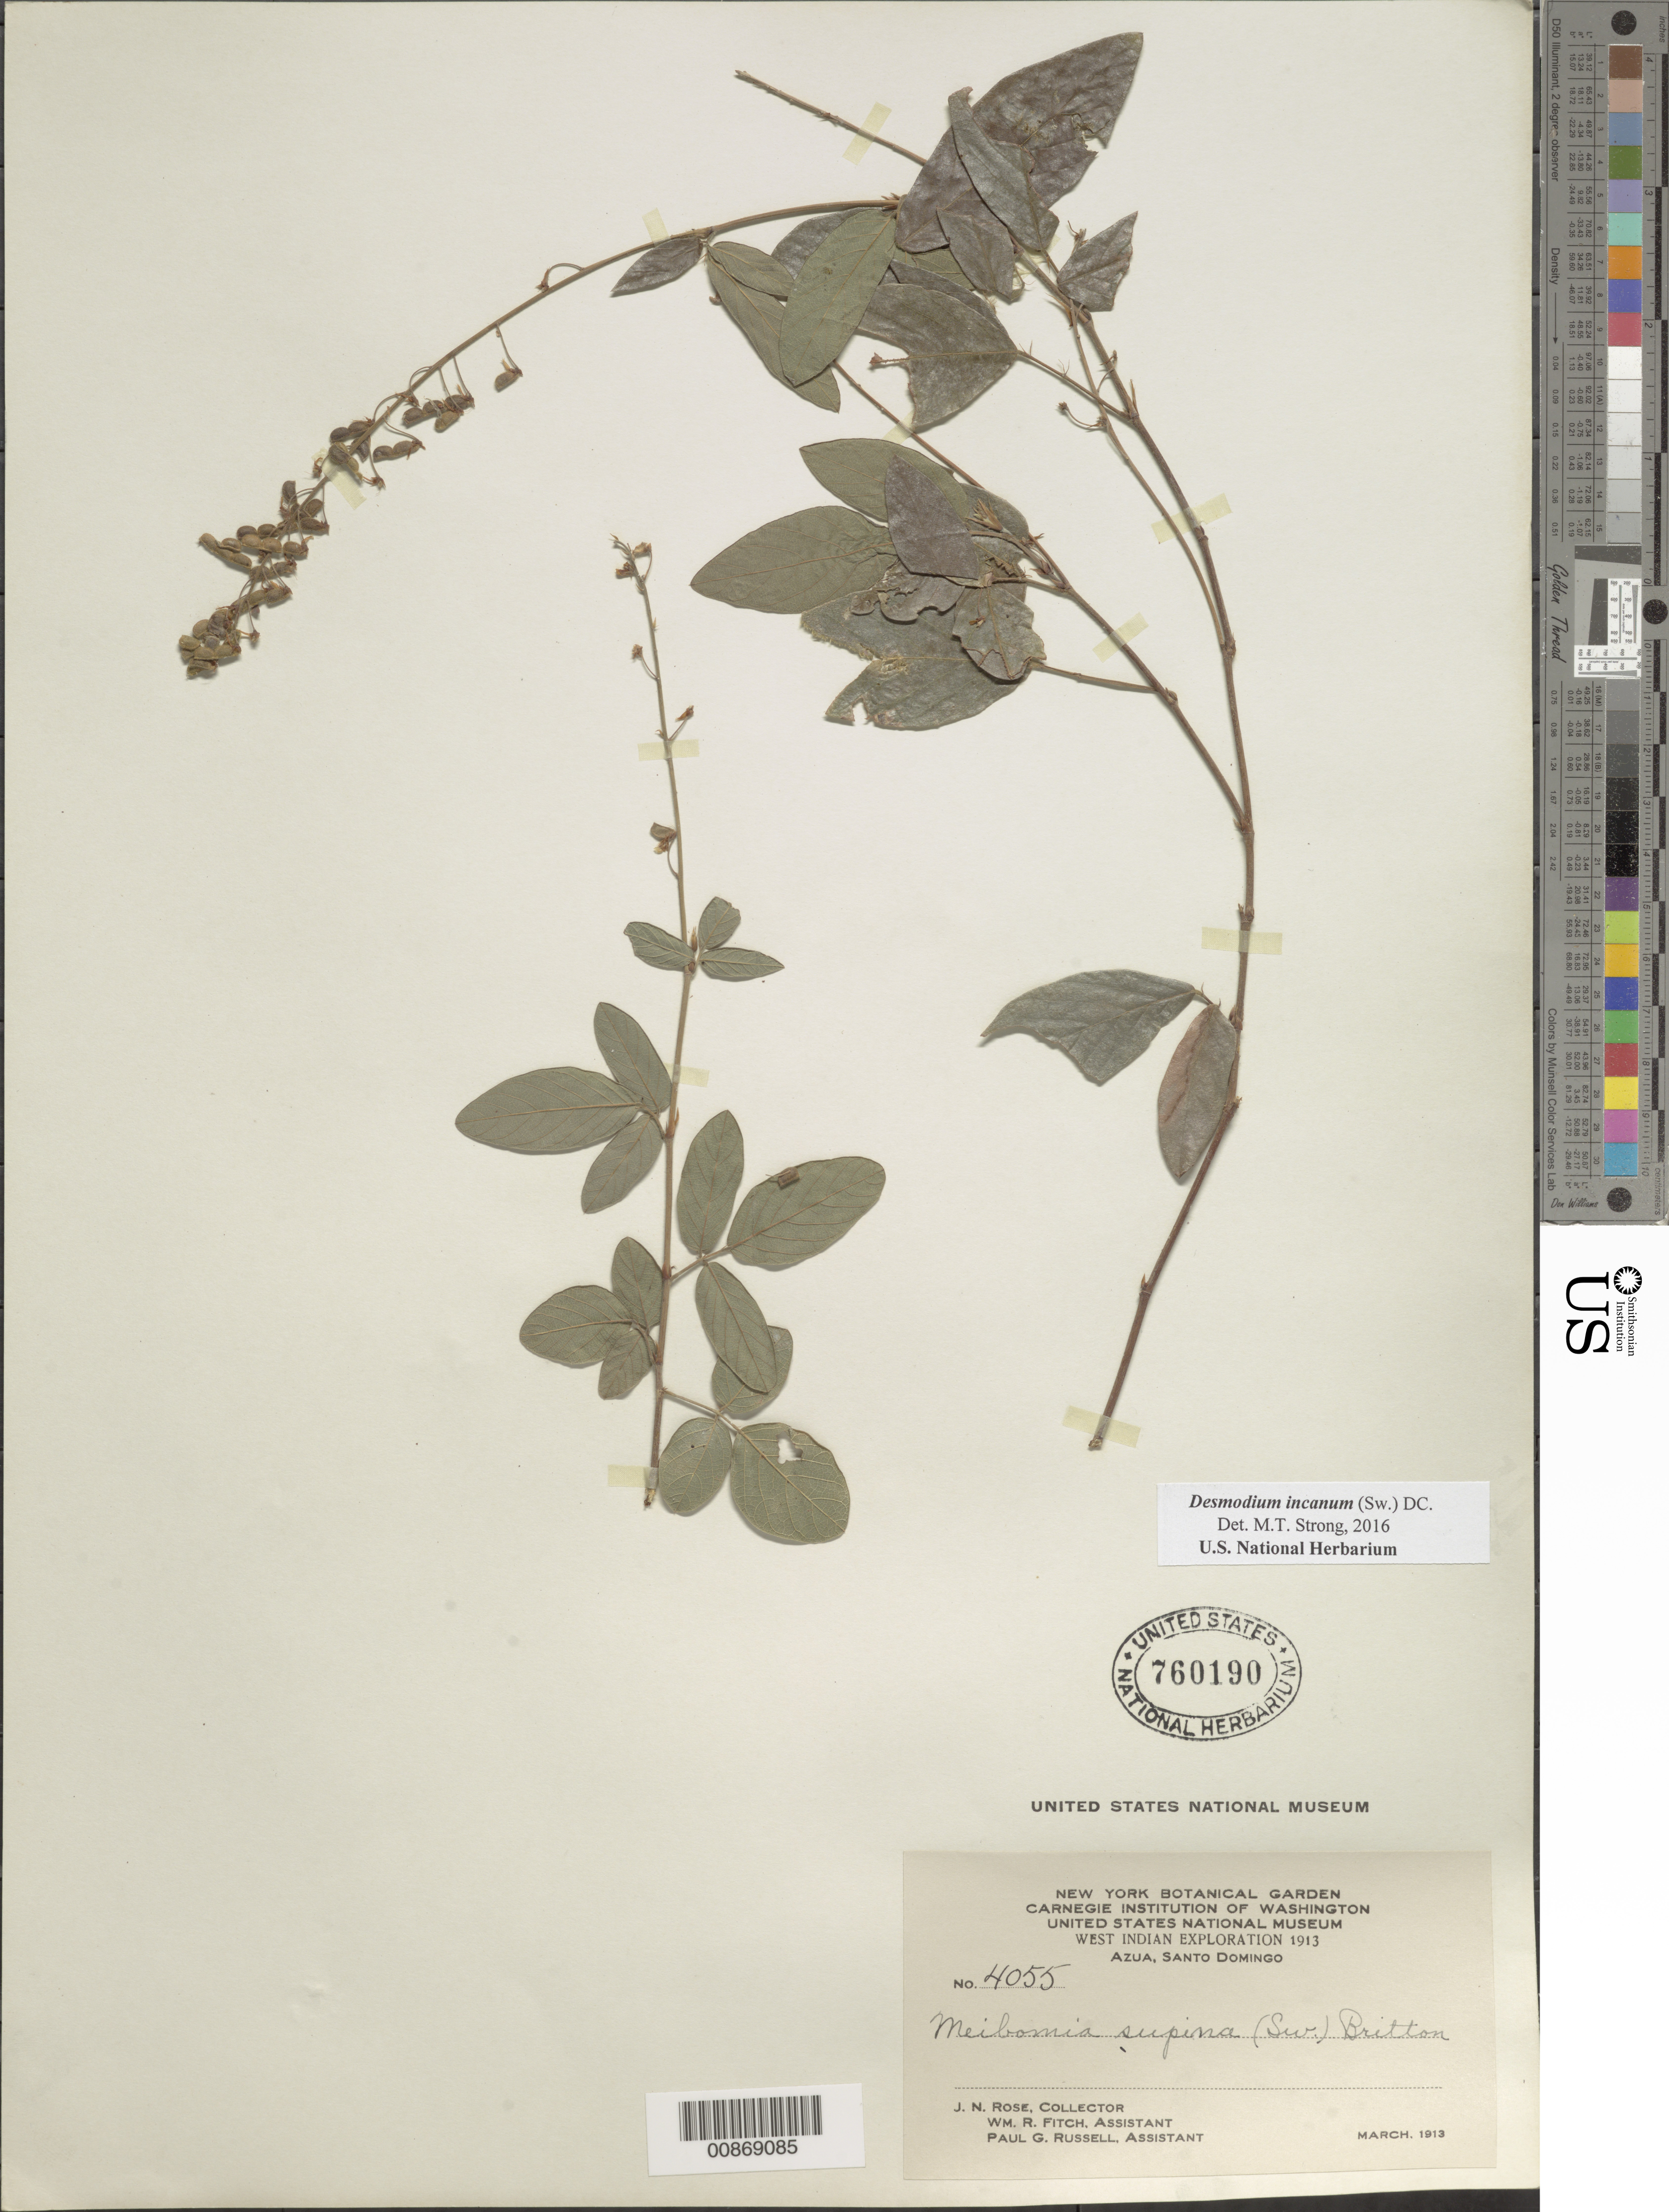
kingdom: Plantae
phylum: Tracheophyta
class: Magnoliopsida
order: Fabales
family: Fabaceae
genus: Desmodium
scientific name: Desmodium incanum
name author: (Sw.) DC.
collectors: J. N. Rose, W. R. Fitch & P. G. Russell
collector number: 4055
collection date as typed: Mar 1913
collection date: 1913-03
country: Dominican Republic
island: Hispaniola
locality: Azua, Santo Domingo.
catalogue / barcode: US 760190